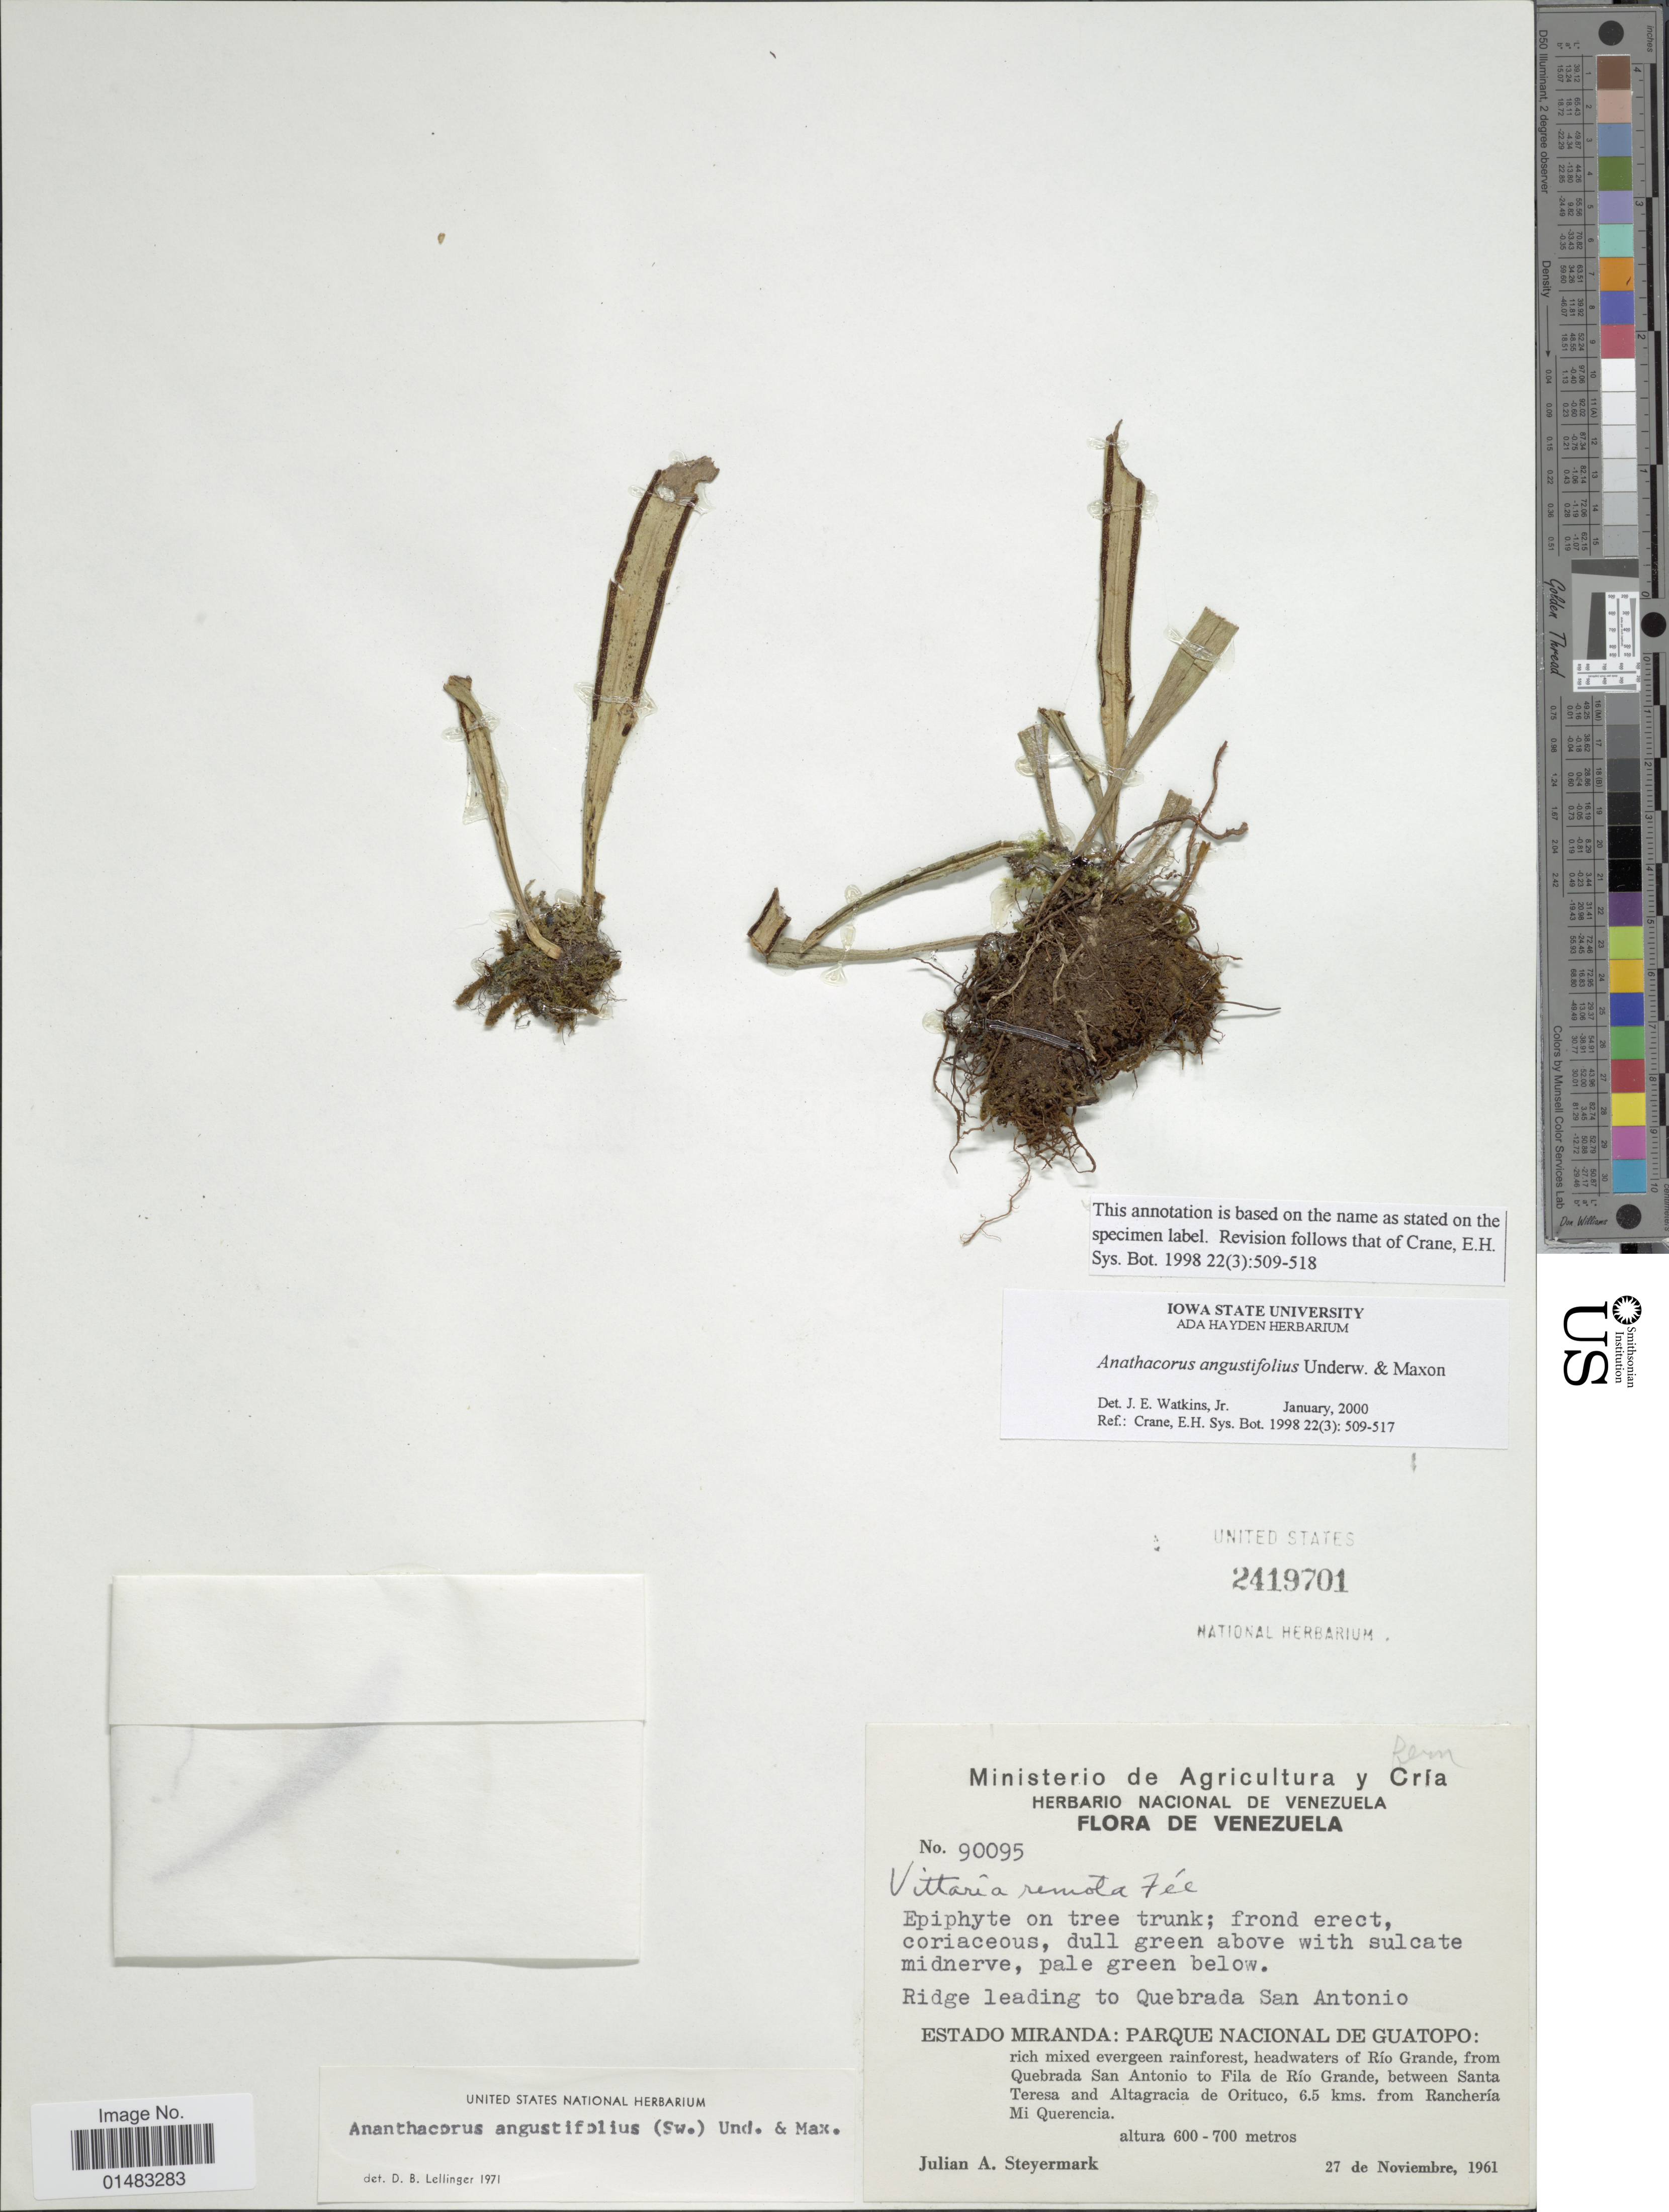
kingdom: Plantae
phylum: Tracheophyta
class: Polypodiopsida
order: Polypodiales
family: Pteridaceae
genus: Ananthacorus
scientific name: Ananthacorus angustifolius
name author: (Sw.) Underw. & Maxon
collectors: J. Steyermark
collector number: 90095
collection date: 1961-11-27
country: Venezuela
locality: Flora de Venezuela, Epiphyte on tree trunk; frond erect, coriaceous, dull green above with sulcate midnerve, pale green below, Ridge leading to Quebrada San Antonio, Estado Miranda: parque nacional de Guatopo: rich mixed evergeen rainforest, headwaters of Ria Grande, from Quebrada San Antonio to Fila de Rio Grande, between Santa Teresa and Altagracia de Orituco, 6.5 kms. from Rancheria Mi Querencia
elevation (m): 600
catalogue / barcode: US 2419701